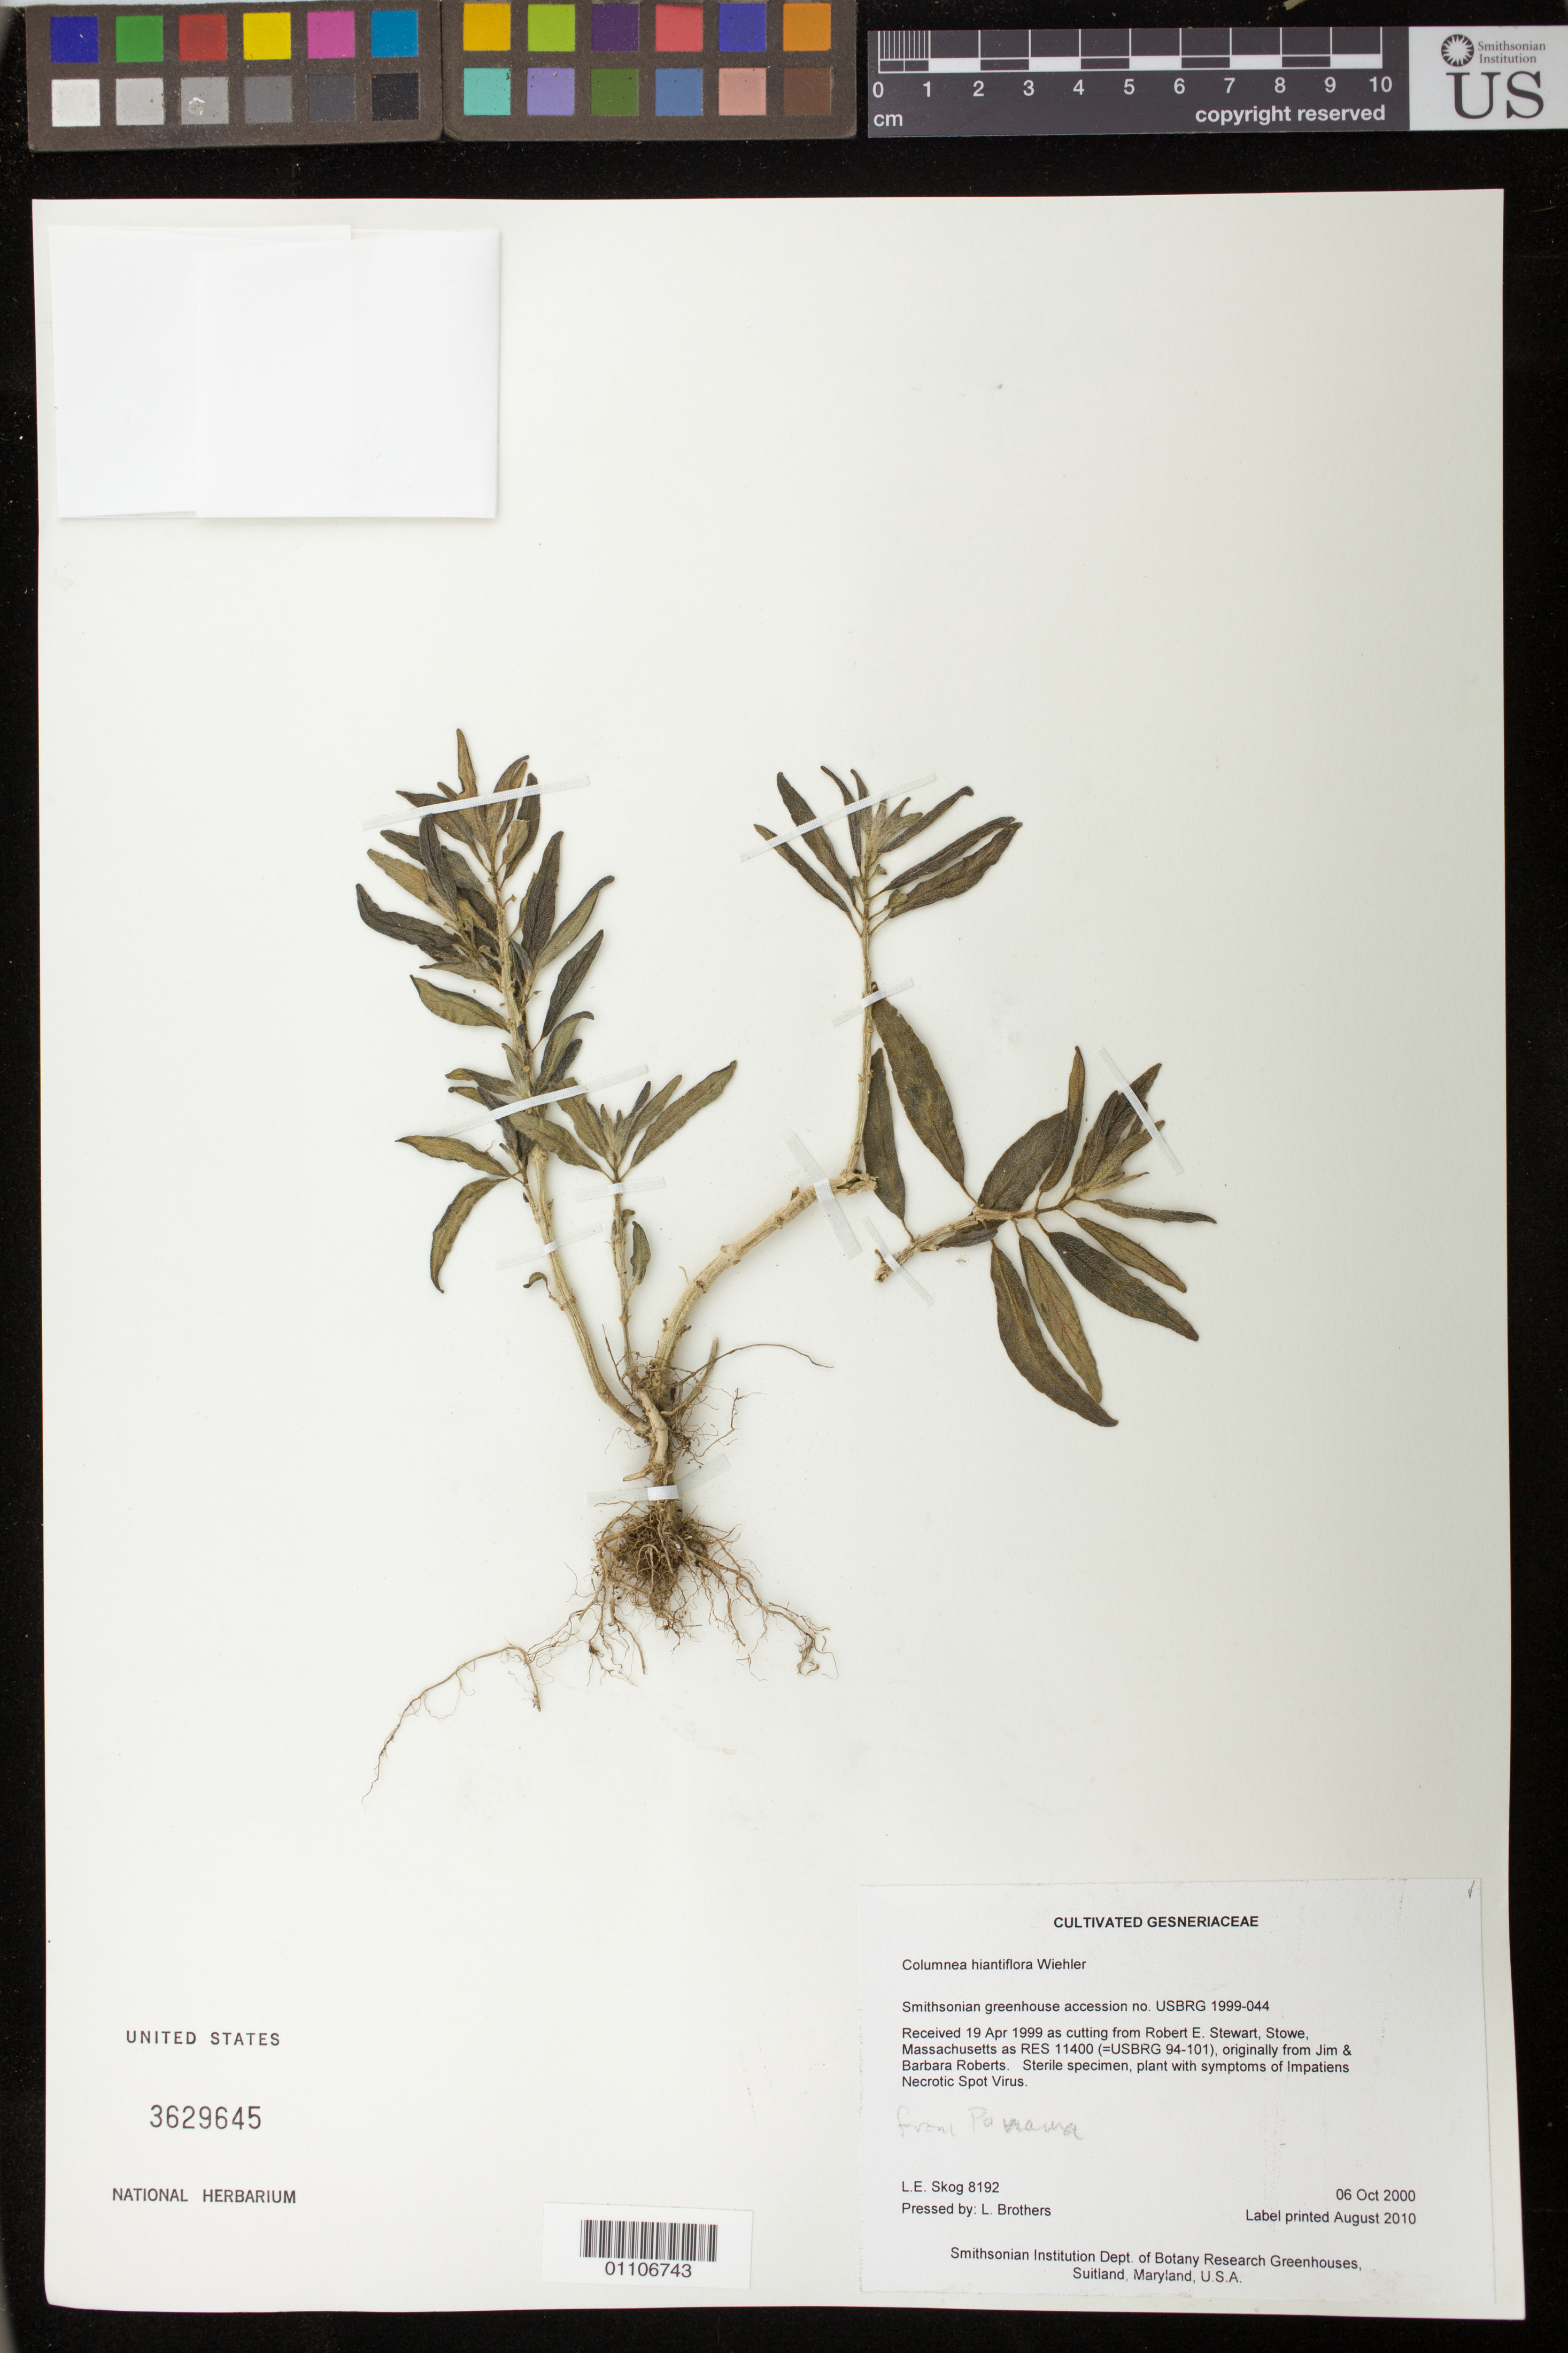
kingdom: Plantae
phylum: Tracheophyta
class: Magnoliopsida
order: Lamiales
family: Gesneriaceae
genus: Columnea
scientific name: Columnea hiantiflora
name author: Wiehler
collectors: L. E. Skog & L. Brothers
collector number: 8192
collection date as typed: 06 Oct 2000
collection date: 2000-10-06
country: United States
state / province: Maryland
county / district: Prince George's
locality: Smithsonian Institution Dept. of Botany Research Greenhouses, Suitland, Maryland, U.S.A.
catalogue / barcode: US 3629645